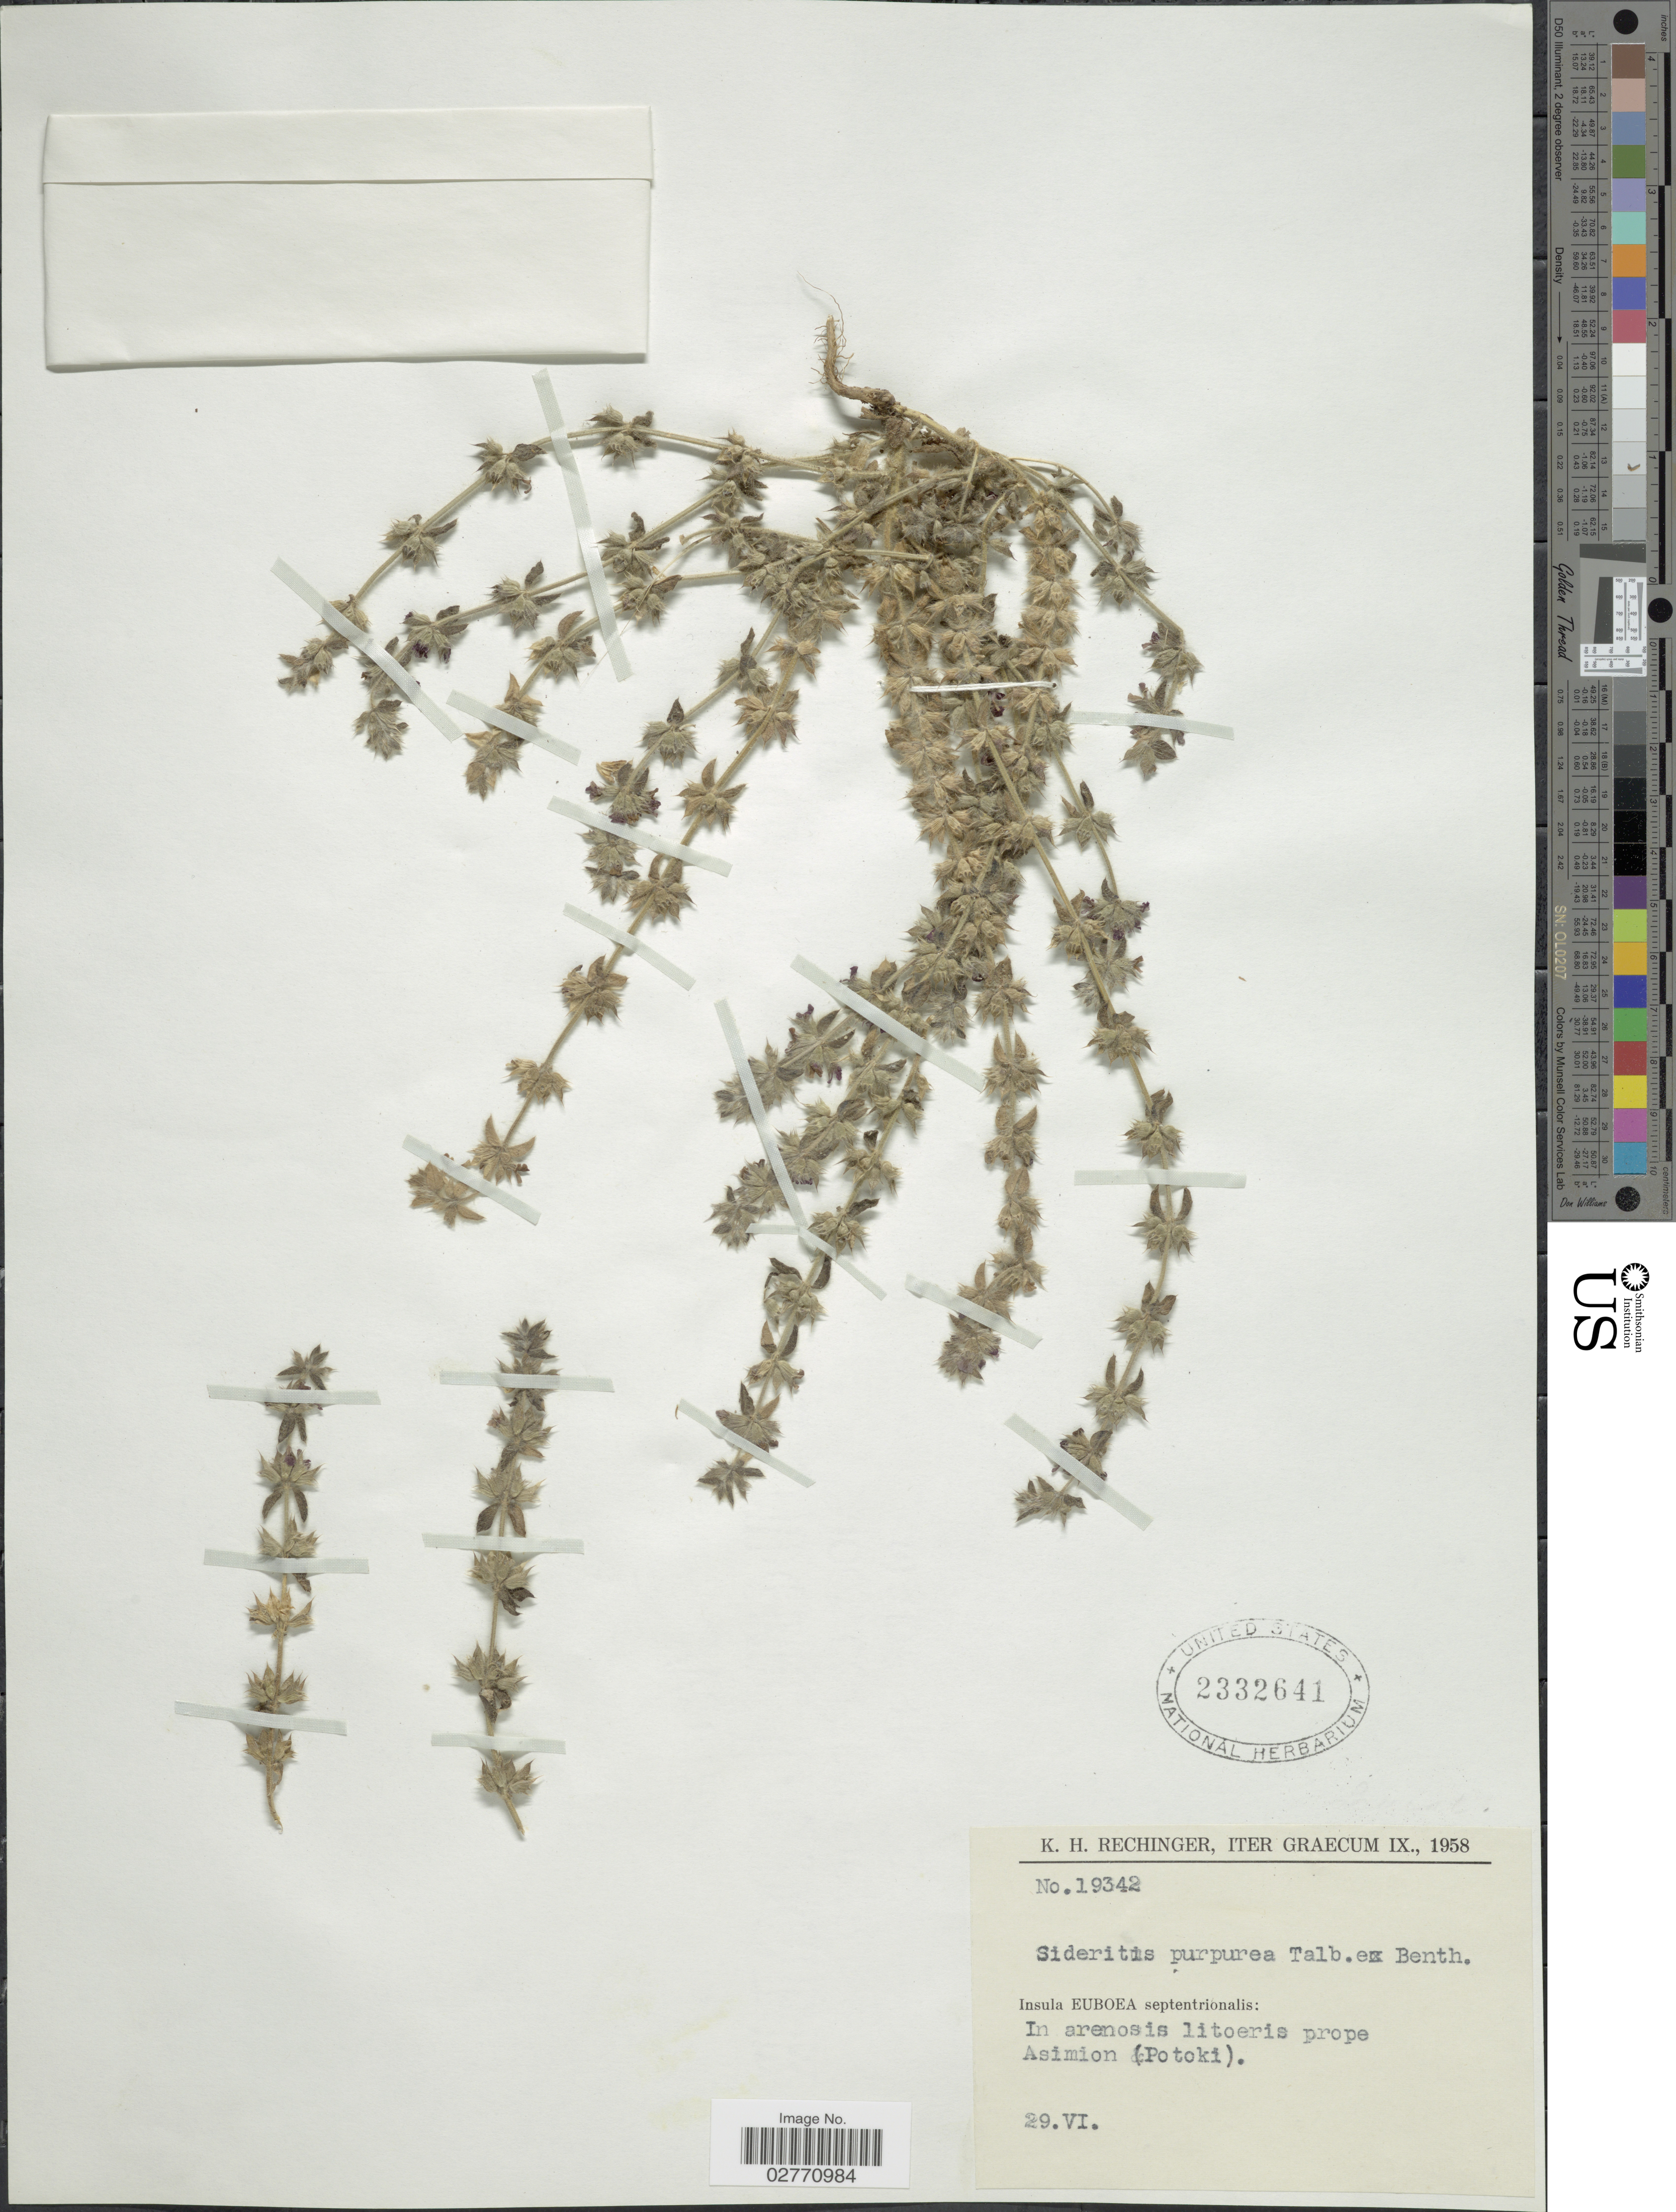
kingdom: Plantae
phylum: Tracheophyta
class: Magnoliopsida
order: Lamiales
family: Lamiaceae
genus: Sideritis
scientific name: Sideritis purpurea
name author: Talbot ex Benth.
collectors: K. H. Rechinger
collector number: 19342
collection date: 1958-06-29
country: Greece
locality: Graecum. Insula Euboea septentrionalis: In arenosis litoeris prope Asimion (Potoki).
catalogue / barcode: US 2332641